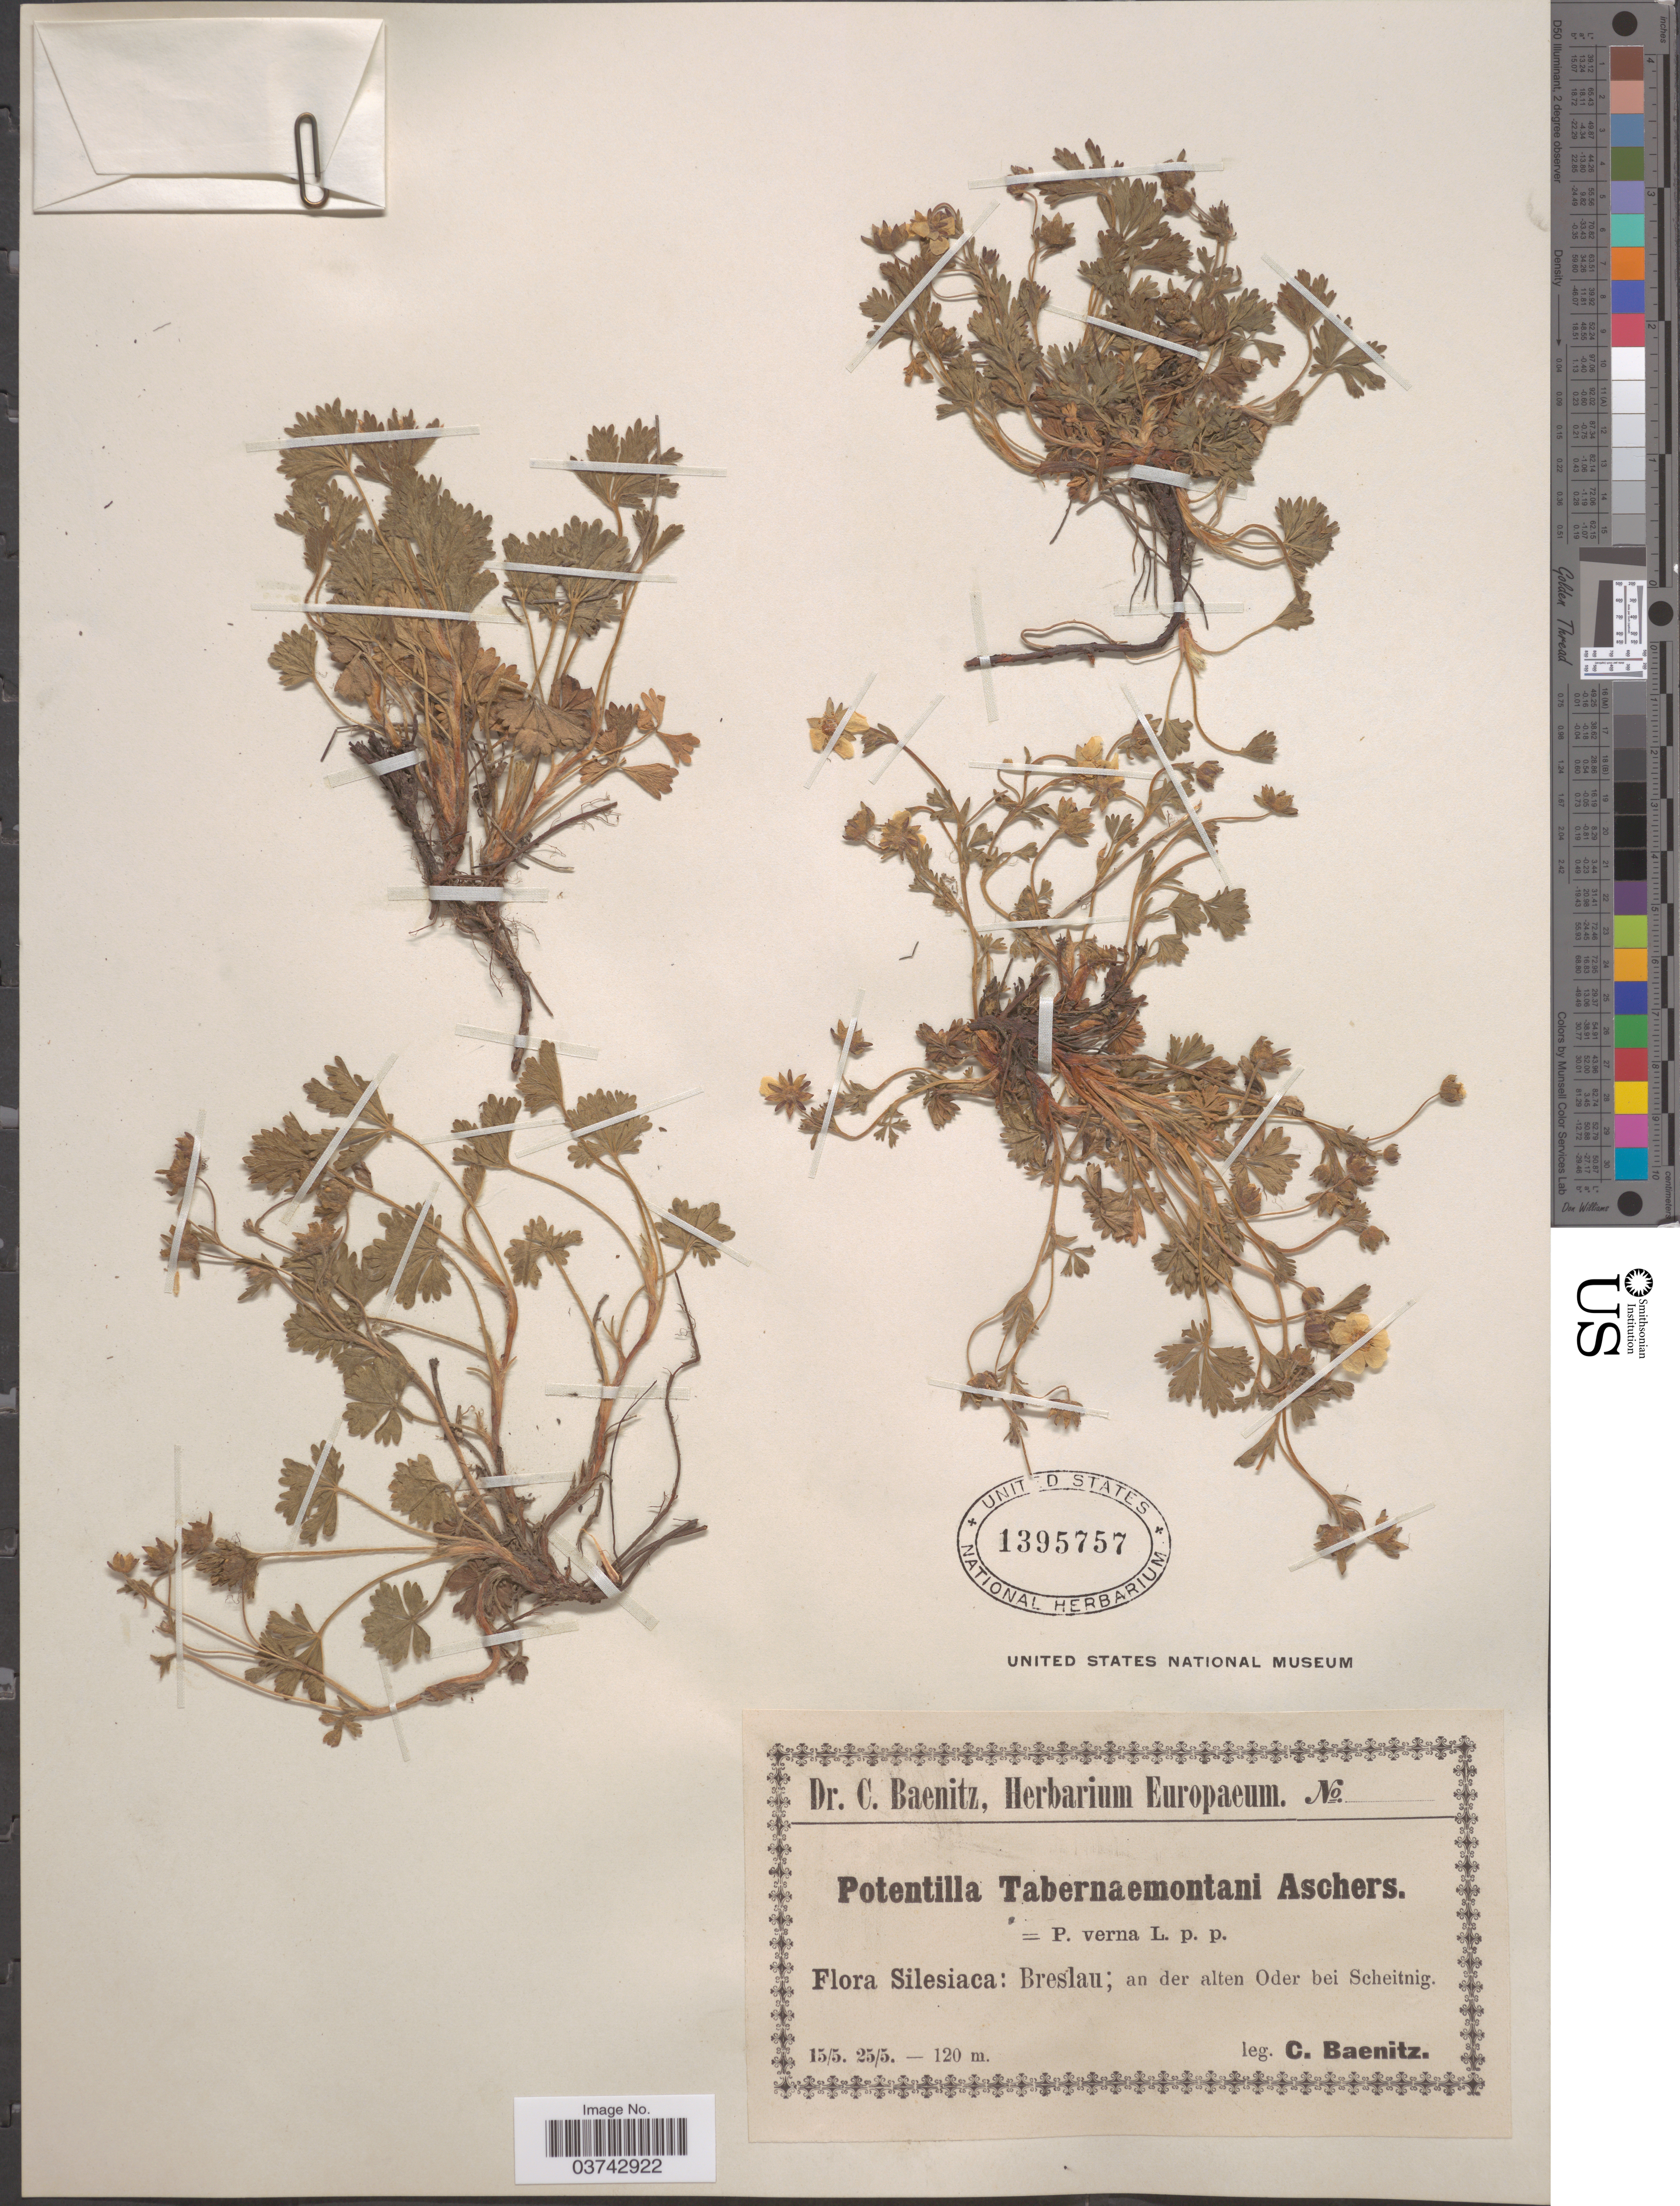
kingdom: Plantae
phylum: Tracheophyta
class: Magnoliopsida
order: Rosales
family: Rosaceae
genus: Potentilla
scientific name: Potentilla tabernaemontani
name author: Asch.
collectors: C. G. Baenitz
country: Poland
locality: Silesiaca: Breslau; an der alten Oder bei Scheitnig.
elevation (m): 120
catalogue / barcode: US 1395757